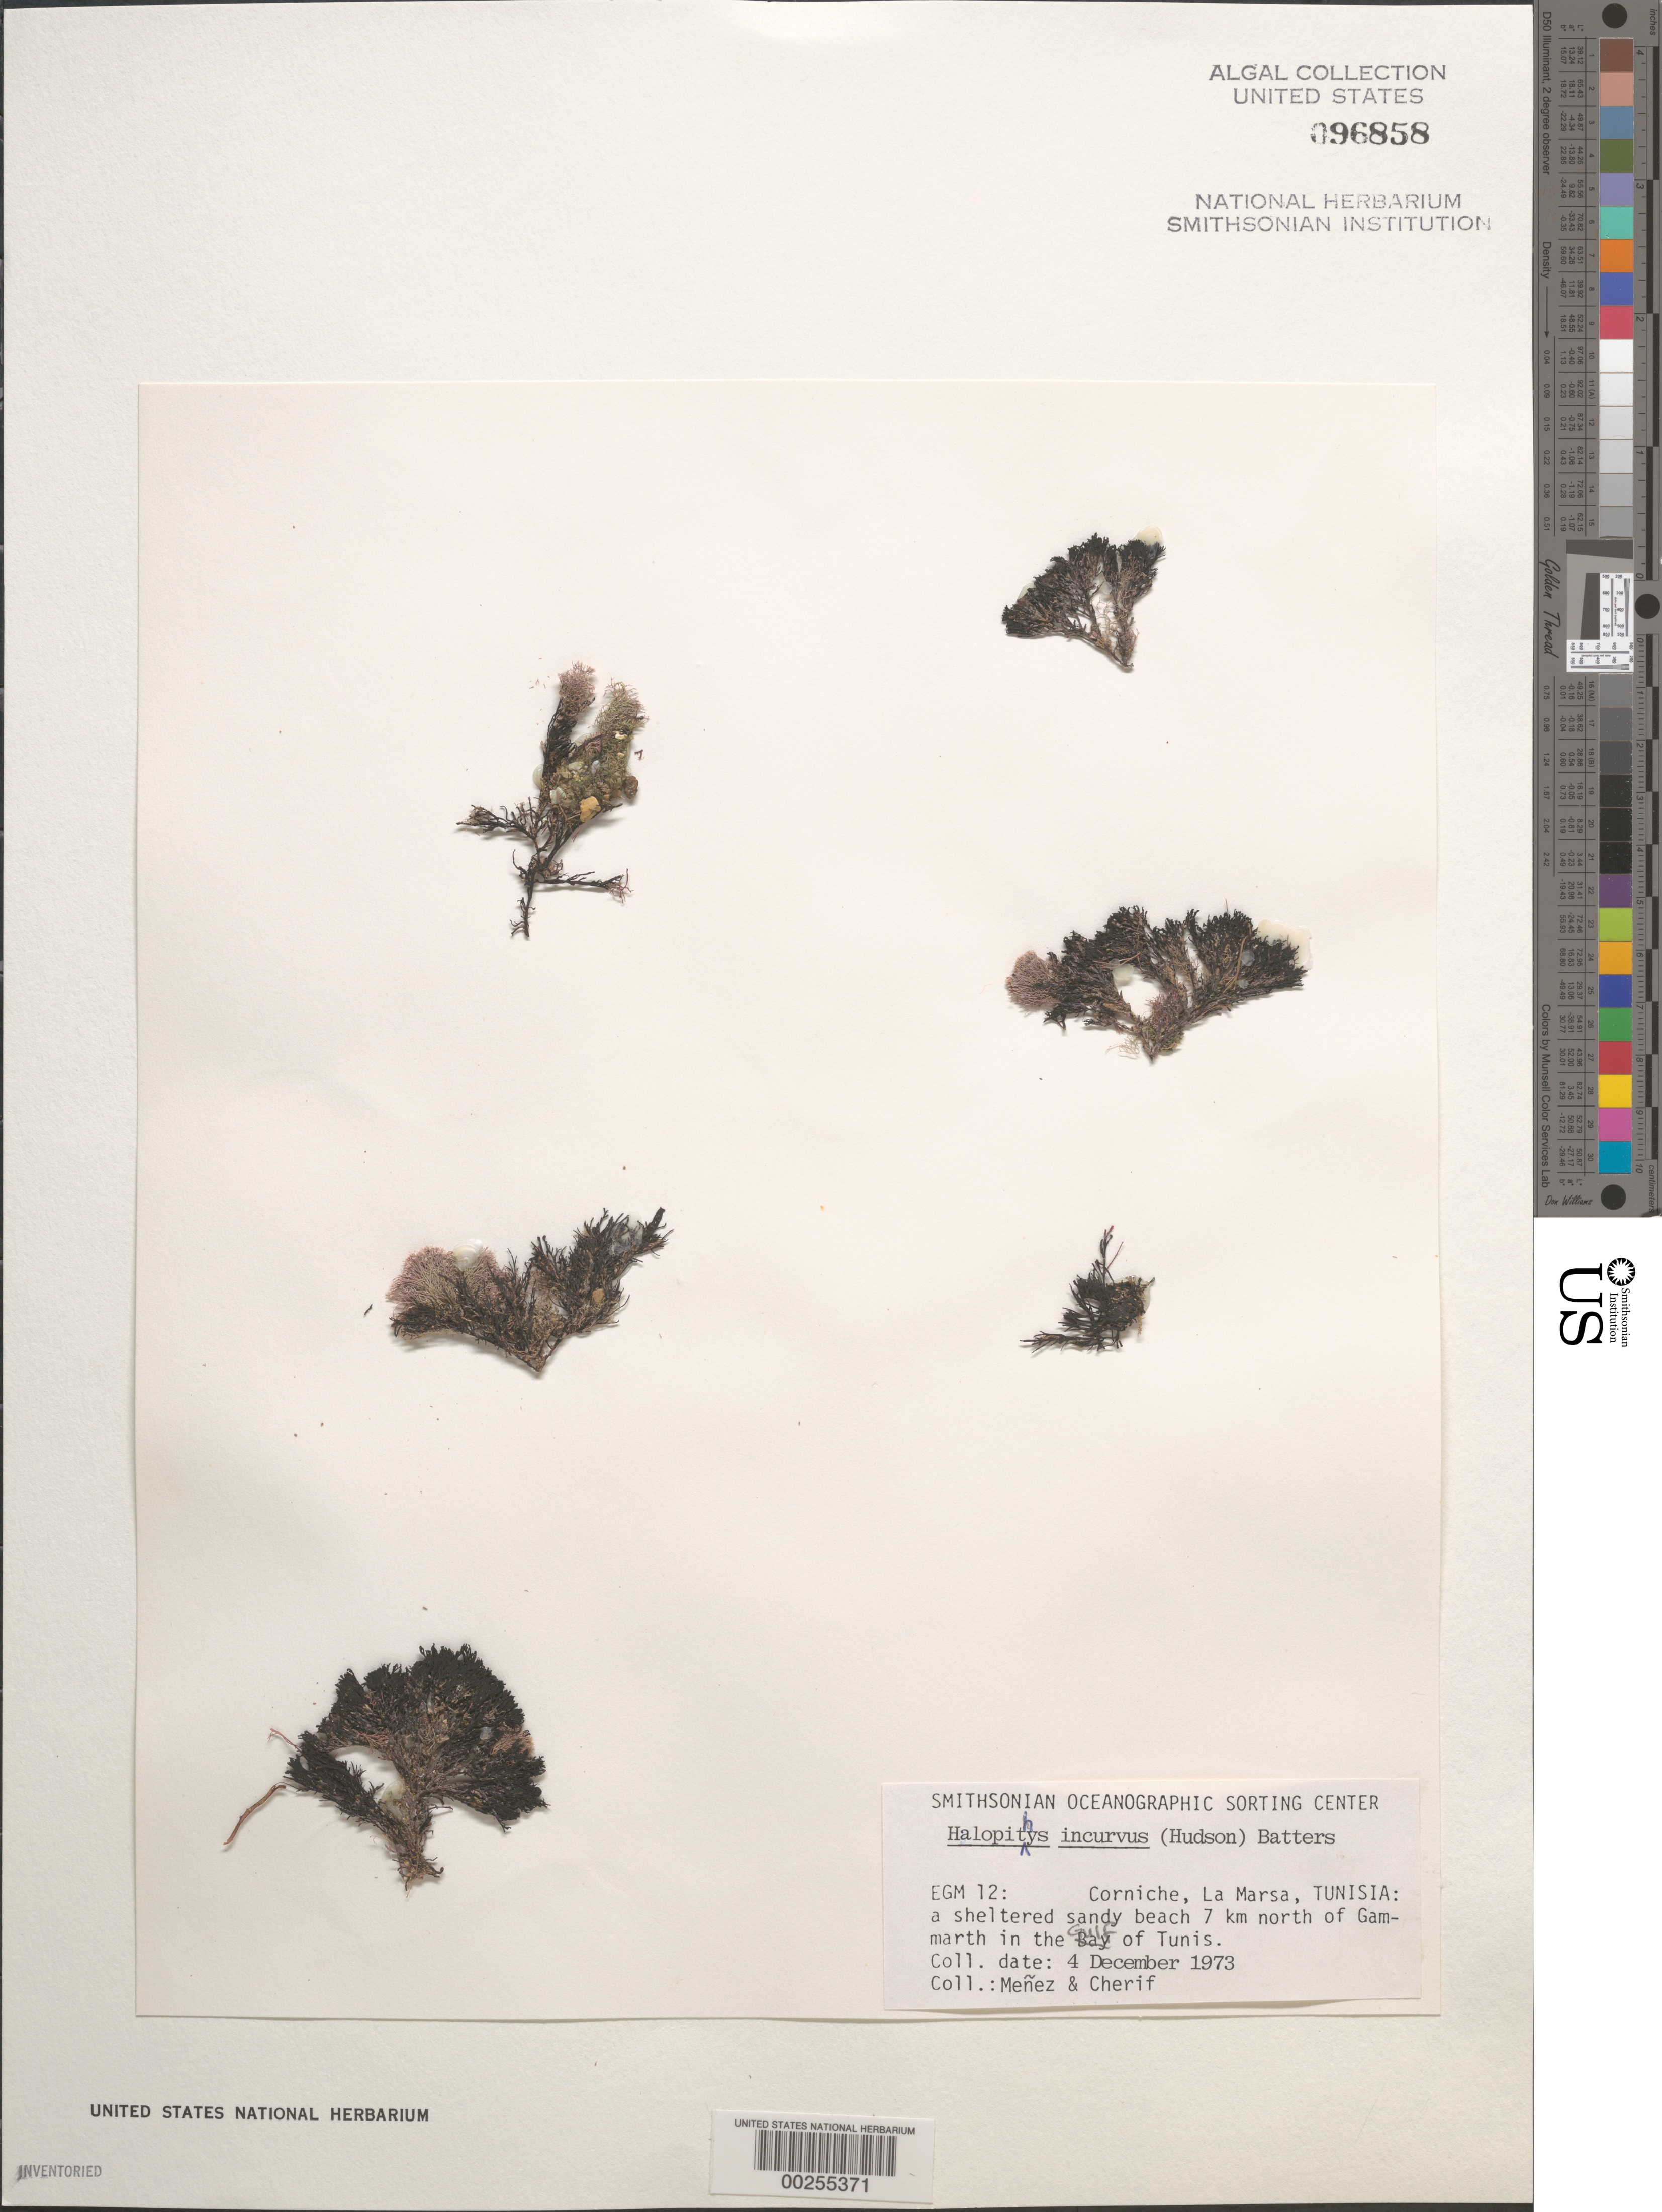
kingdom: Plantae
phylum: Rhodophyta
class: Florideophyceae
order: Ceramiales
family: Rhodomelaceae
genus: Halopithys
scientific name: Halopithys incurvus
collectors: Meñez & -. Cherif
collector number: EGM 12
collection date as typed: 04 Dec 1973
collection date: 1973-12-04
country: Tunisia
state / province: Tunis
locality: Corniche, la marsa, seven km north of gammarth, gulf of tunis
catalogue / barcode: US 96858